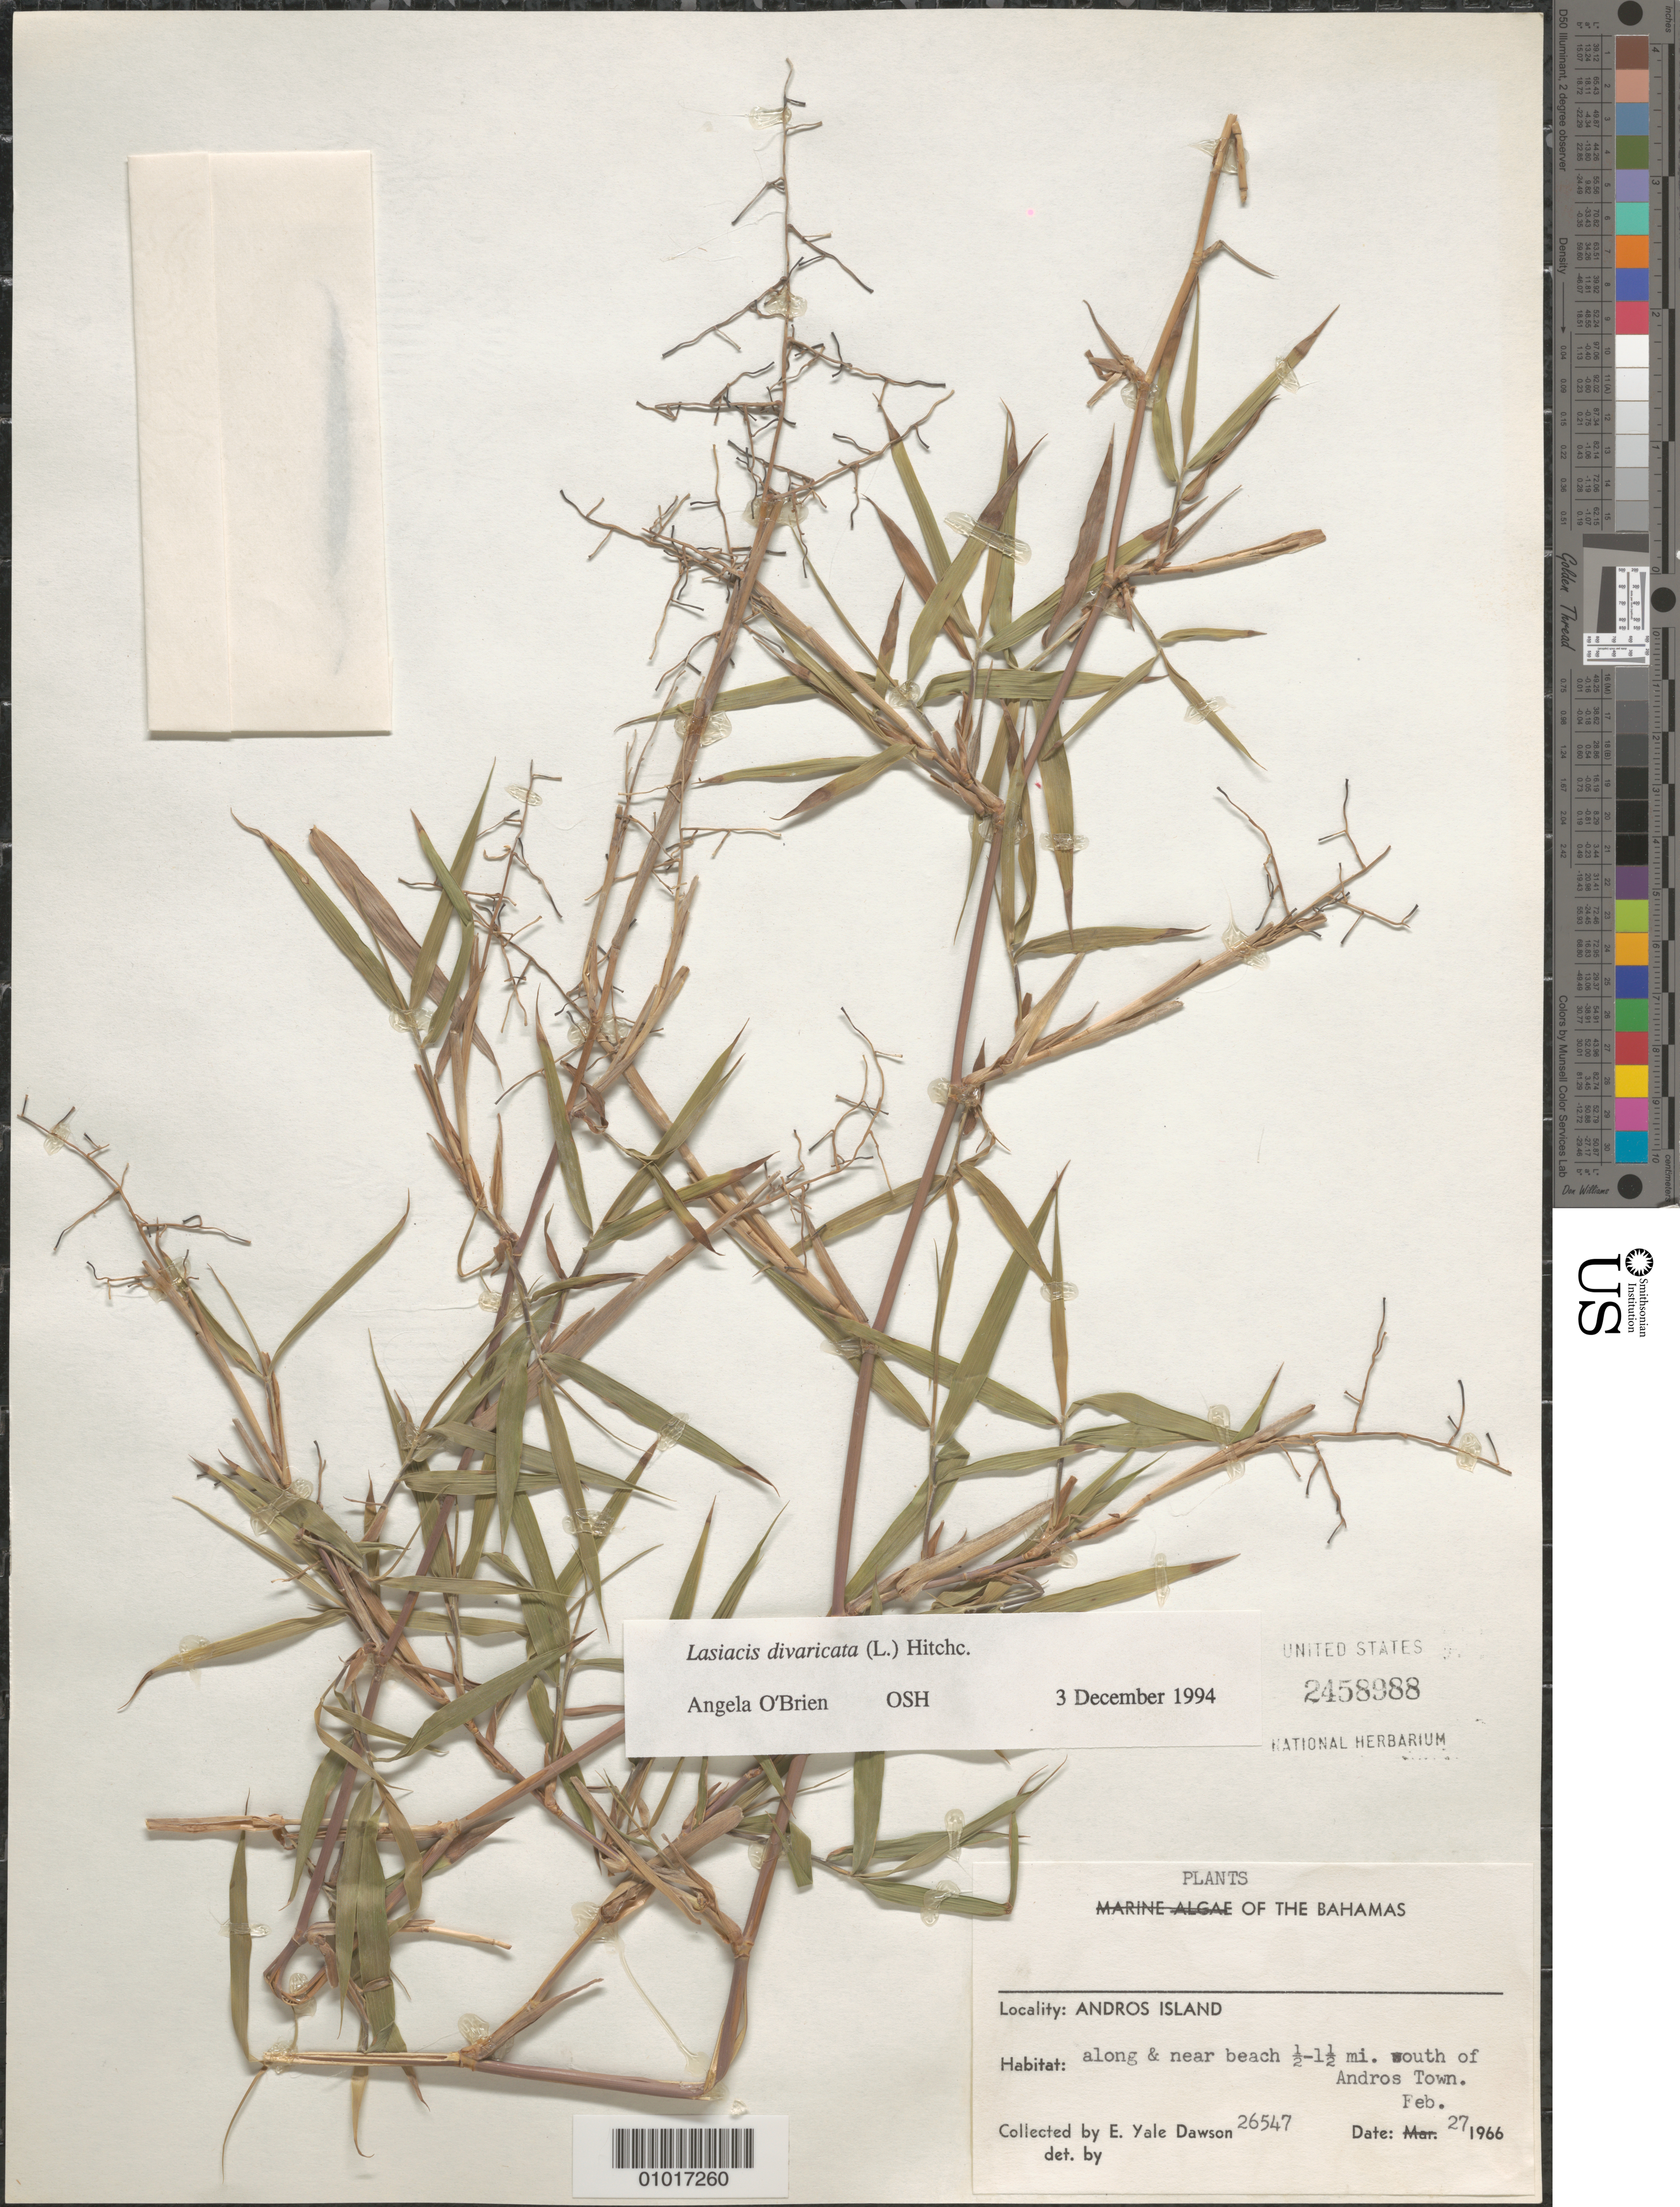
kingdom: Plantae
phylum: Tracheophyta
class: Liliopsida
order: Poales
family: Poaceae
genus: Lasiacis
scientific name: Lasiacis divaricata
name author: (L.) Hitchc.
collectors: E. Y. Dawson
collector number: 26547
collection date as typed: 27 Feb 1966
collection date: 1966-02-27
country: Bahamas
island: Andros I.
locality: along and near beach 0.5 to 1.5 miles south of Andros Town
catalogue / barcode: US 2458988